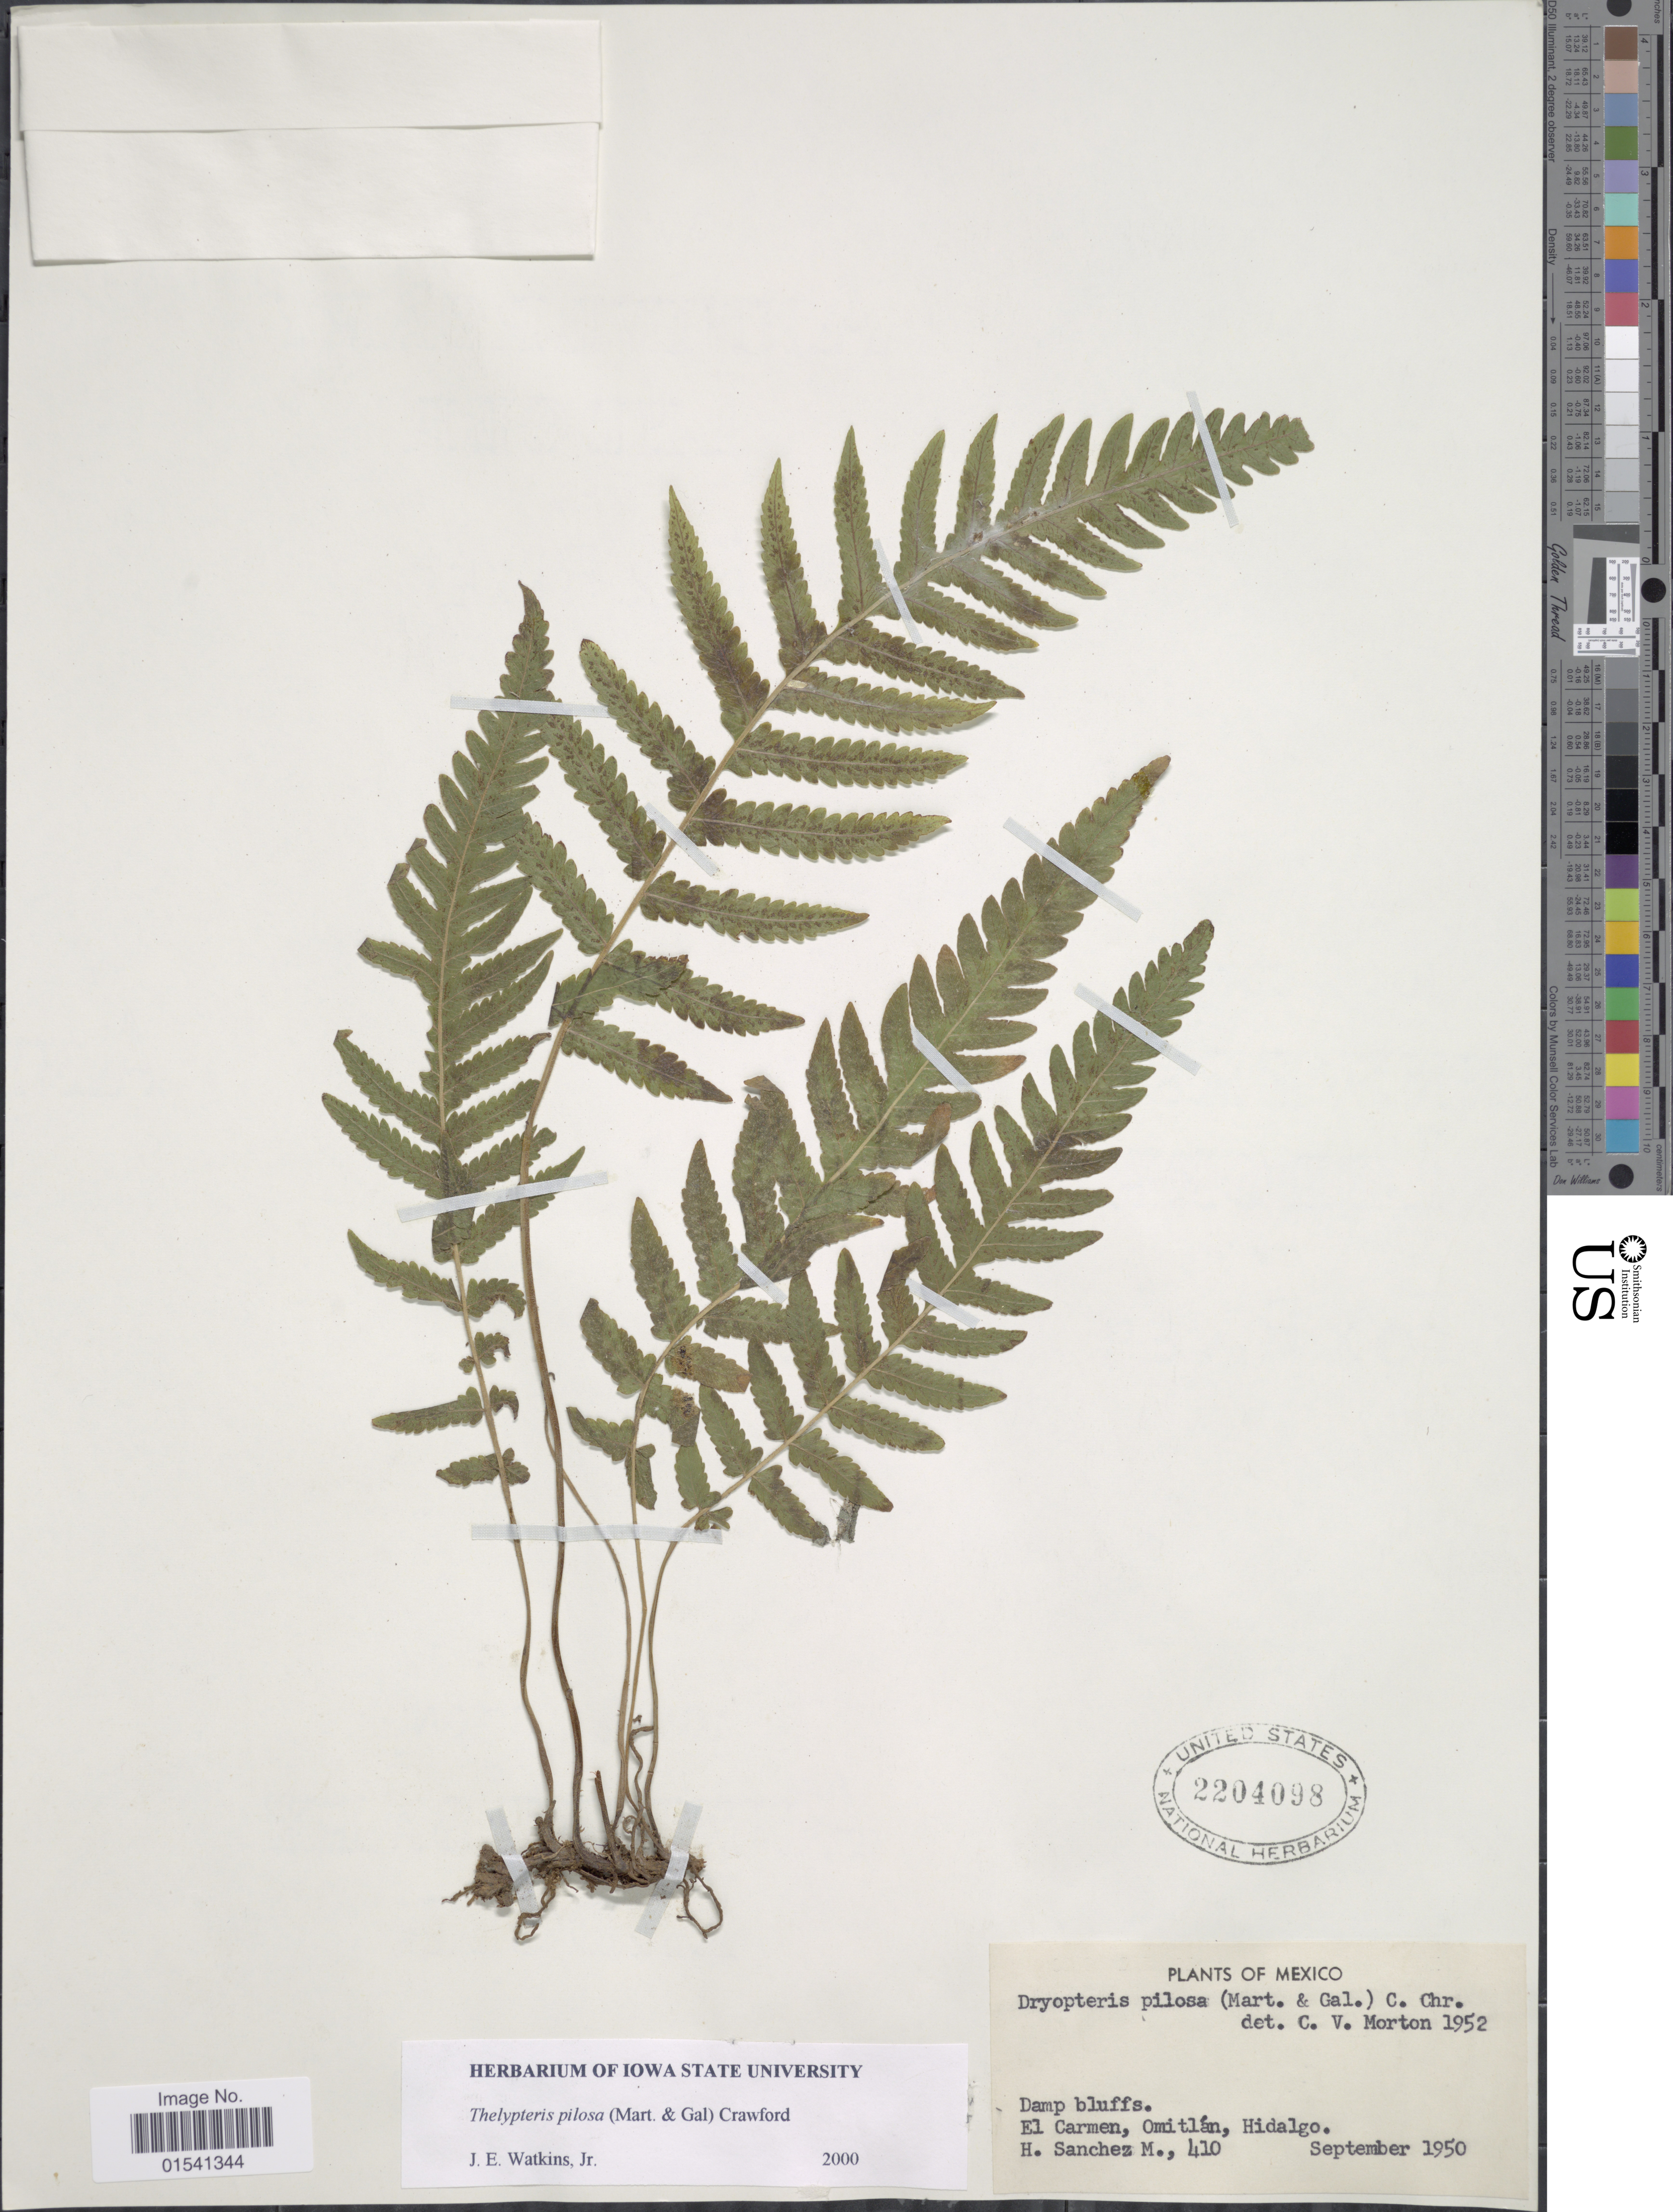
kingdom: Plantae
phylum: Tracheophyta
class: Polypodiopsida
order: Polypodiales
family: Thelypteridaceae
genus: Stegnogramma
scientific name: Stegnogramma pilosa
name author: (M. Martens & Galeotti) K. Iwats.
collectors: H. Sánchez-Mejorada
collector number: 410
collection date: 1950-09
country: Mexico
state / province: Hidalgo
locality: El Carmen, Omitlán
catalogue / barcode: US 2204098